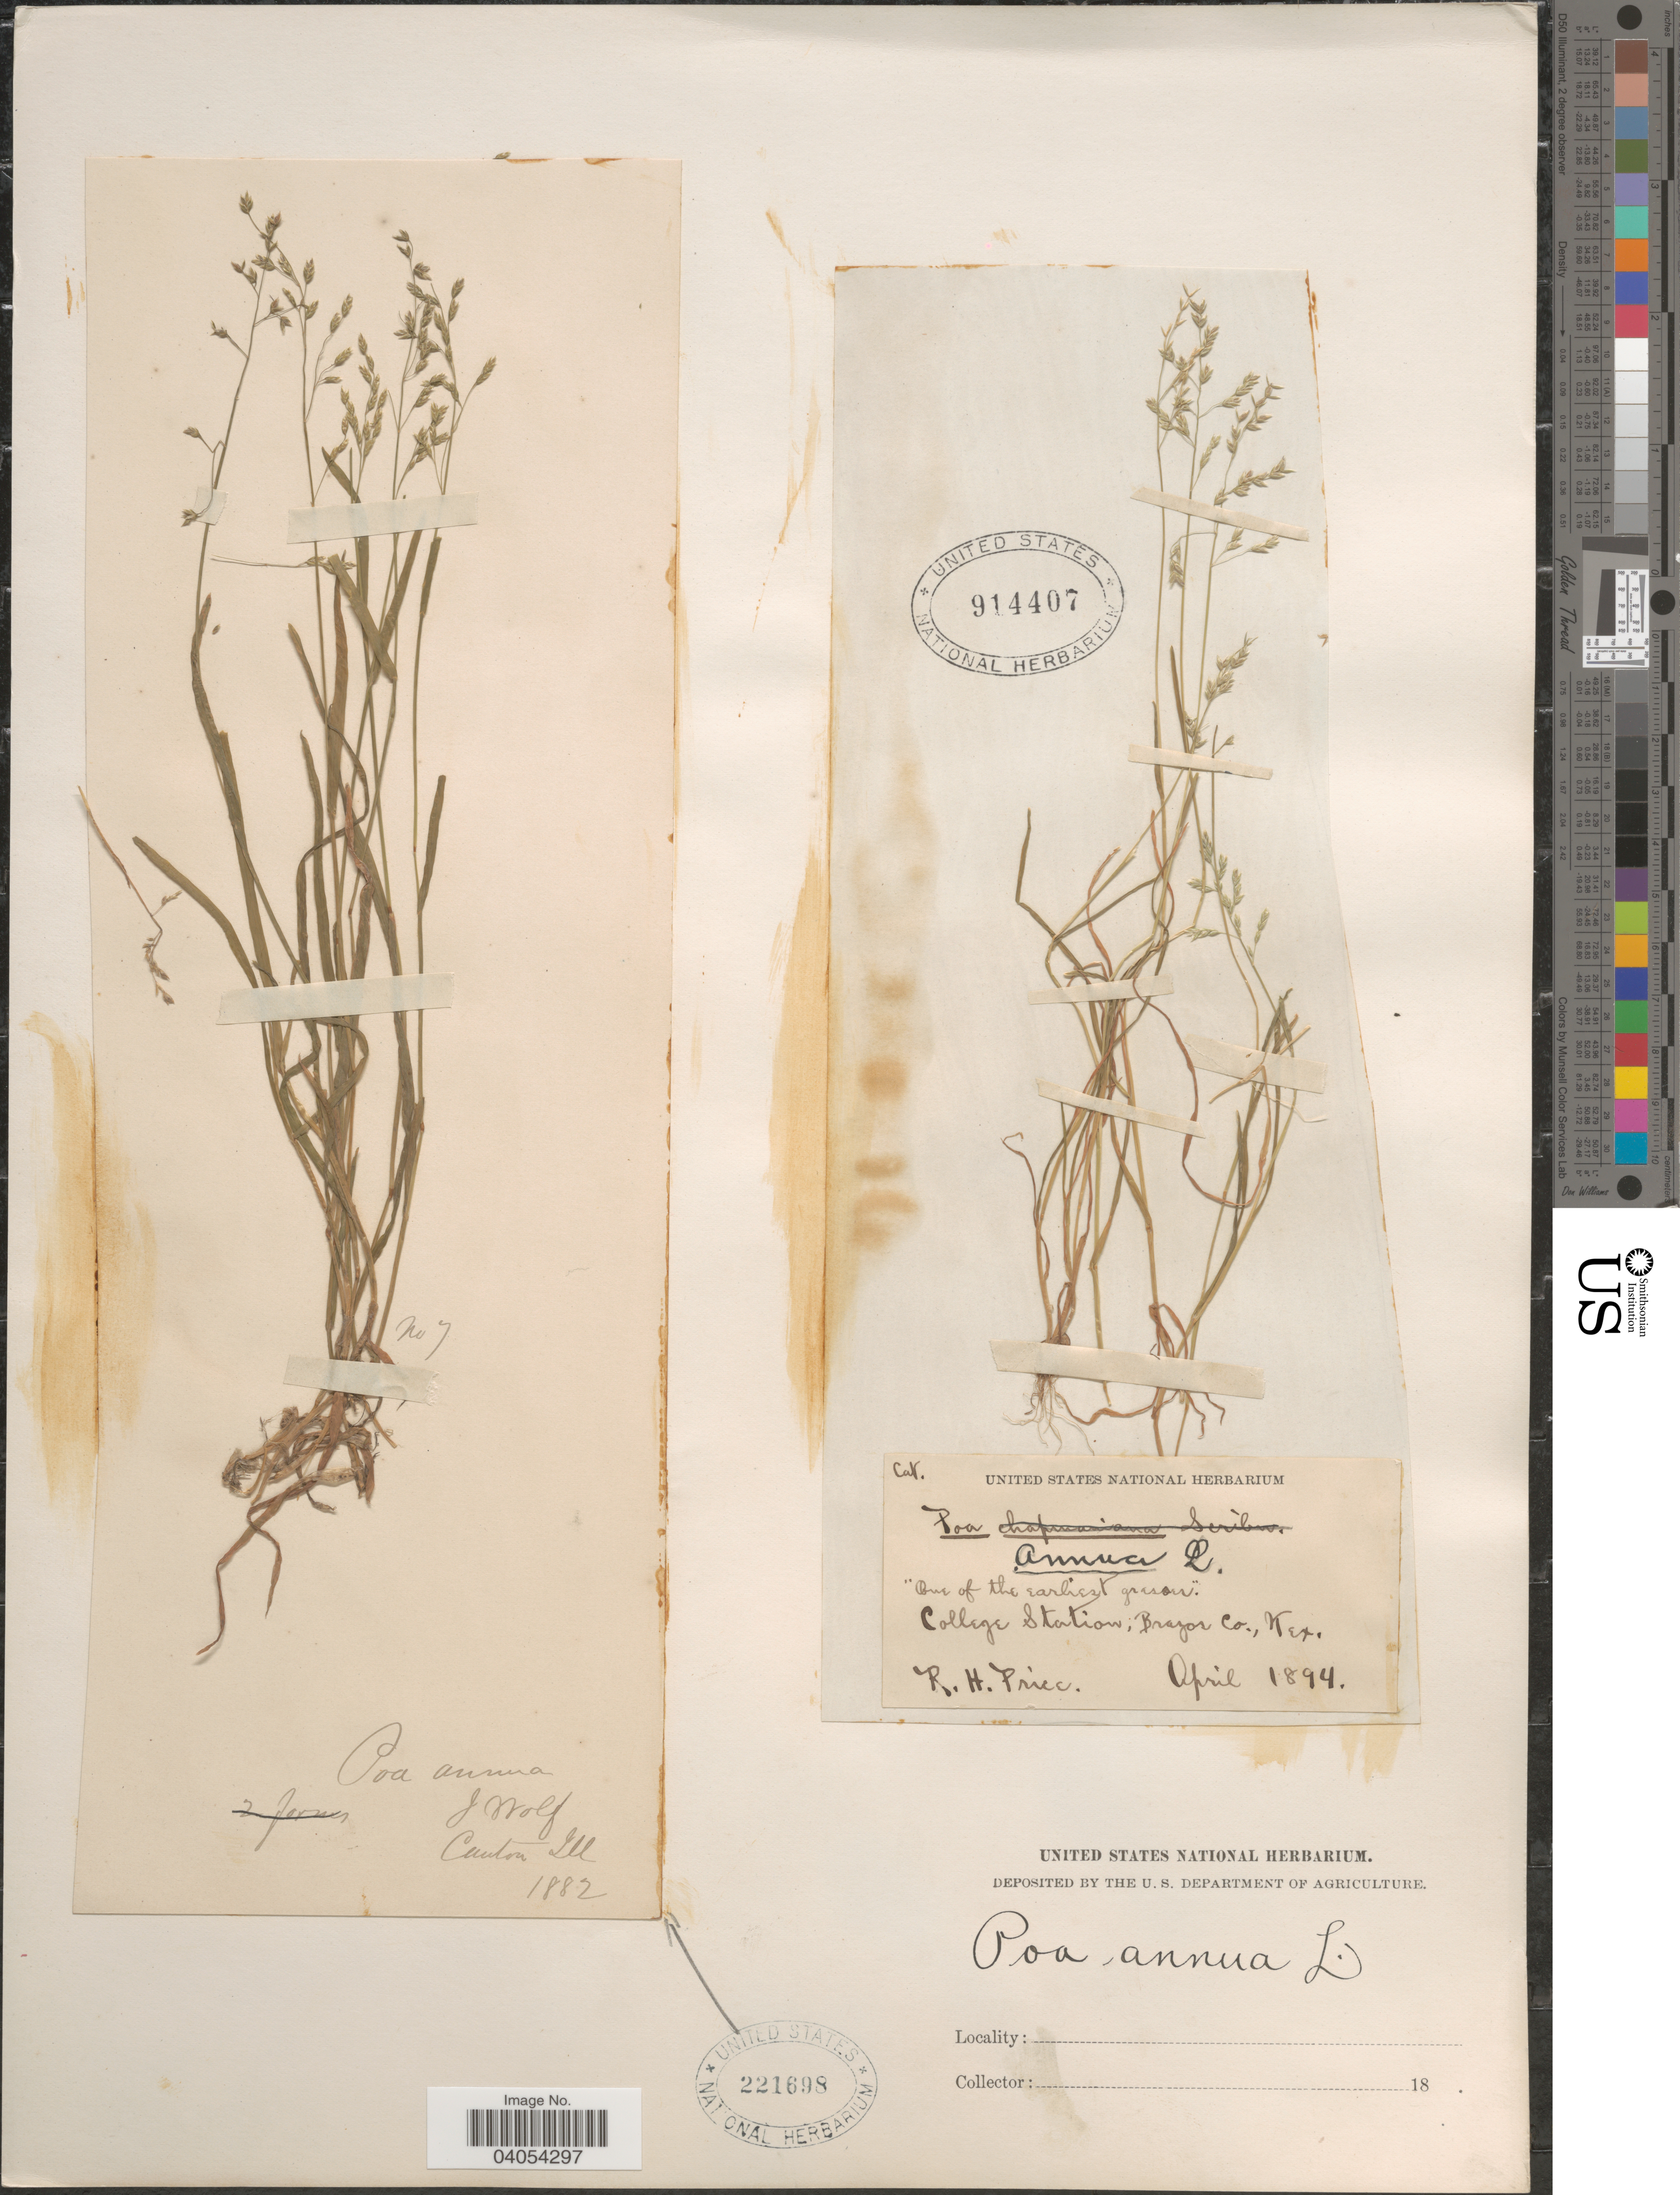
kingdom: Plantae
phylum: Tracheophyta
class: Liliopsida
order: Poales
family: Poaceae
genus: Poa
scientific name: Poa annua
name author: L.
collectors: R. Price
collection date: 1894-04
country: United States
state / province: Texas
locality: One of the Earliest grasses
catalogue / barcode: US 914407